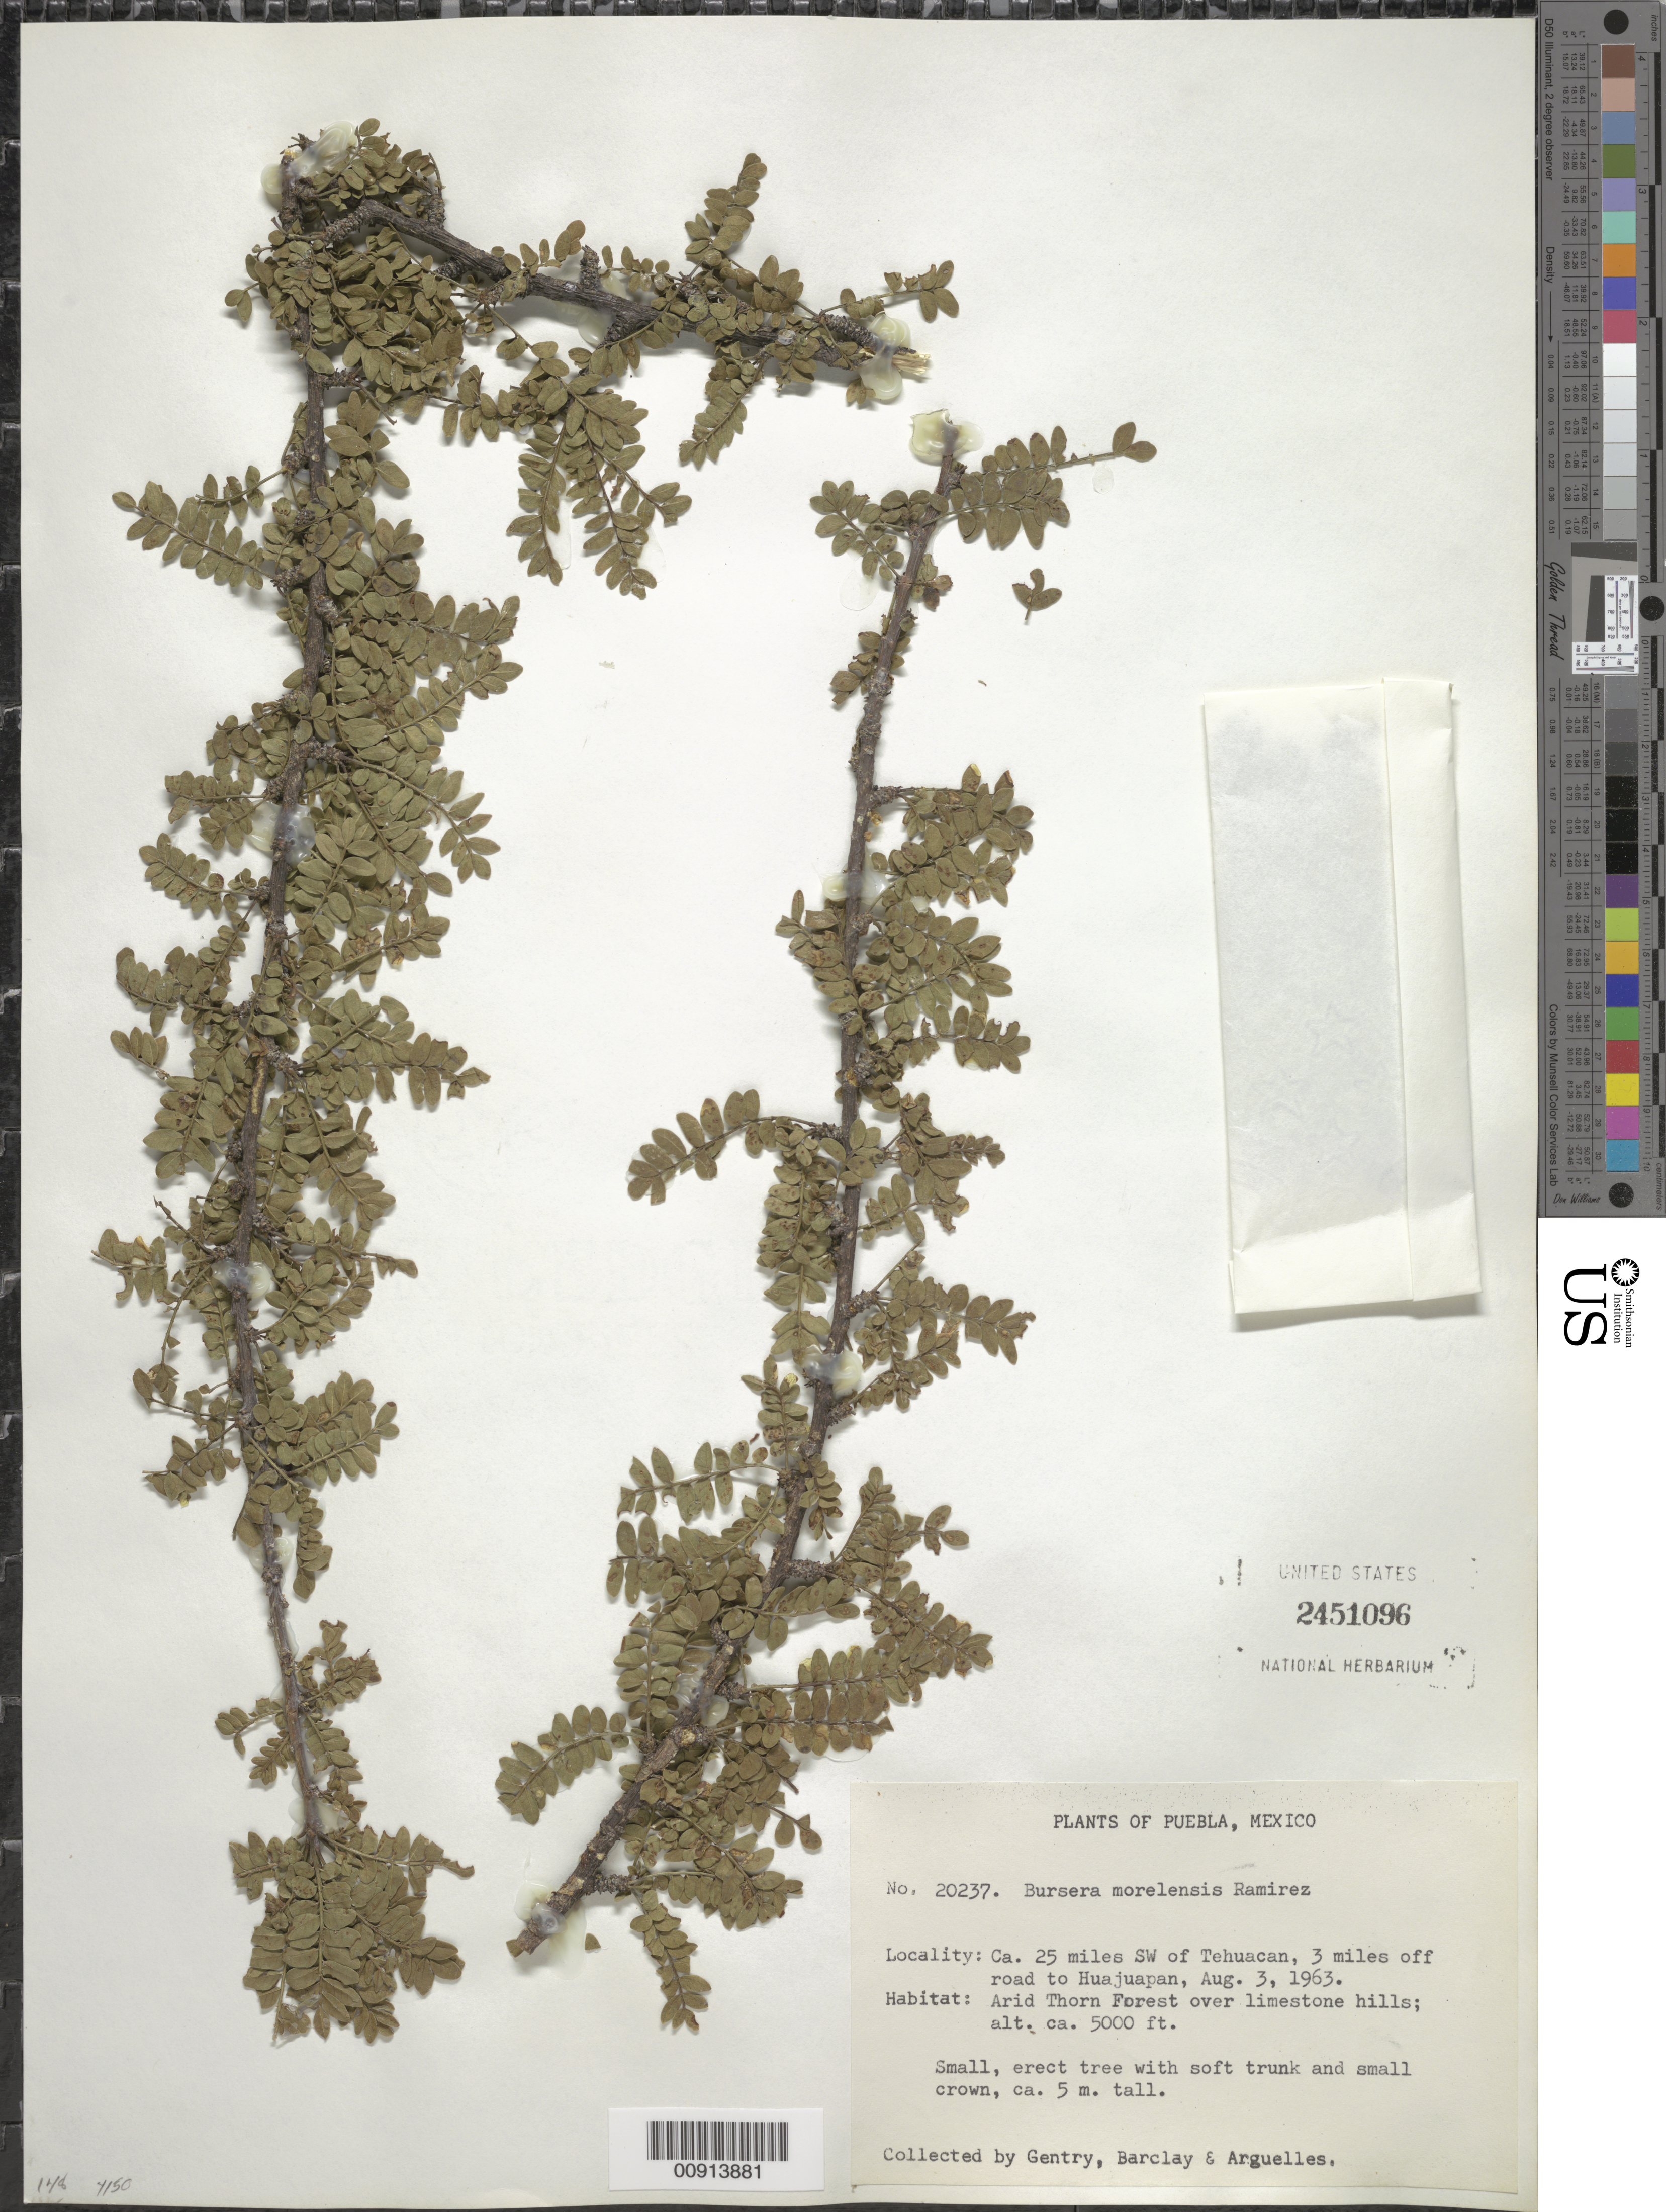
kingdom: Plantae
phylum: Tracheophyta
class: Magnoliopsida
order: Sapindales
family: Burseraceae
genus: Bursera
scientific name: Bursera morelensis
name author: Ramírez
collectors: Gentry, --, -- Barclay & Arguelles, --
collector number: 20237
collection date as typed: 03 Aug 1963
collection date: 1963-08-03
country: Mexico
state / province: Puebla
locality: Puebla: ca. 25 miles SW of Tehuacán, 3 miles off road to Huajuapan.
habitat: Arid Thorn Forest over limestone hills.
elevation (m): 1524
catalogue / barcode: US 2451096